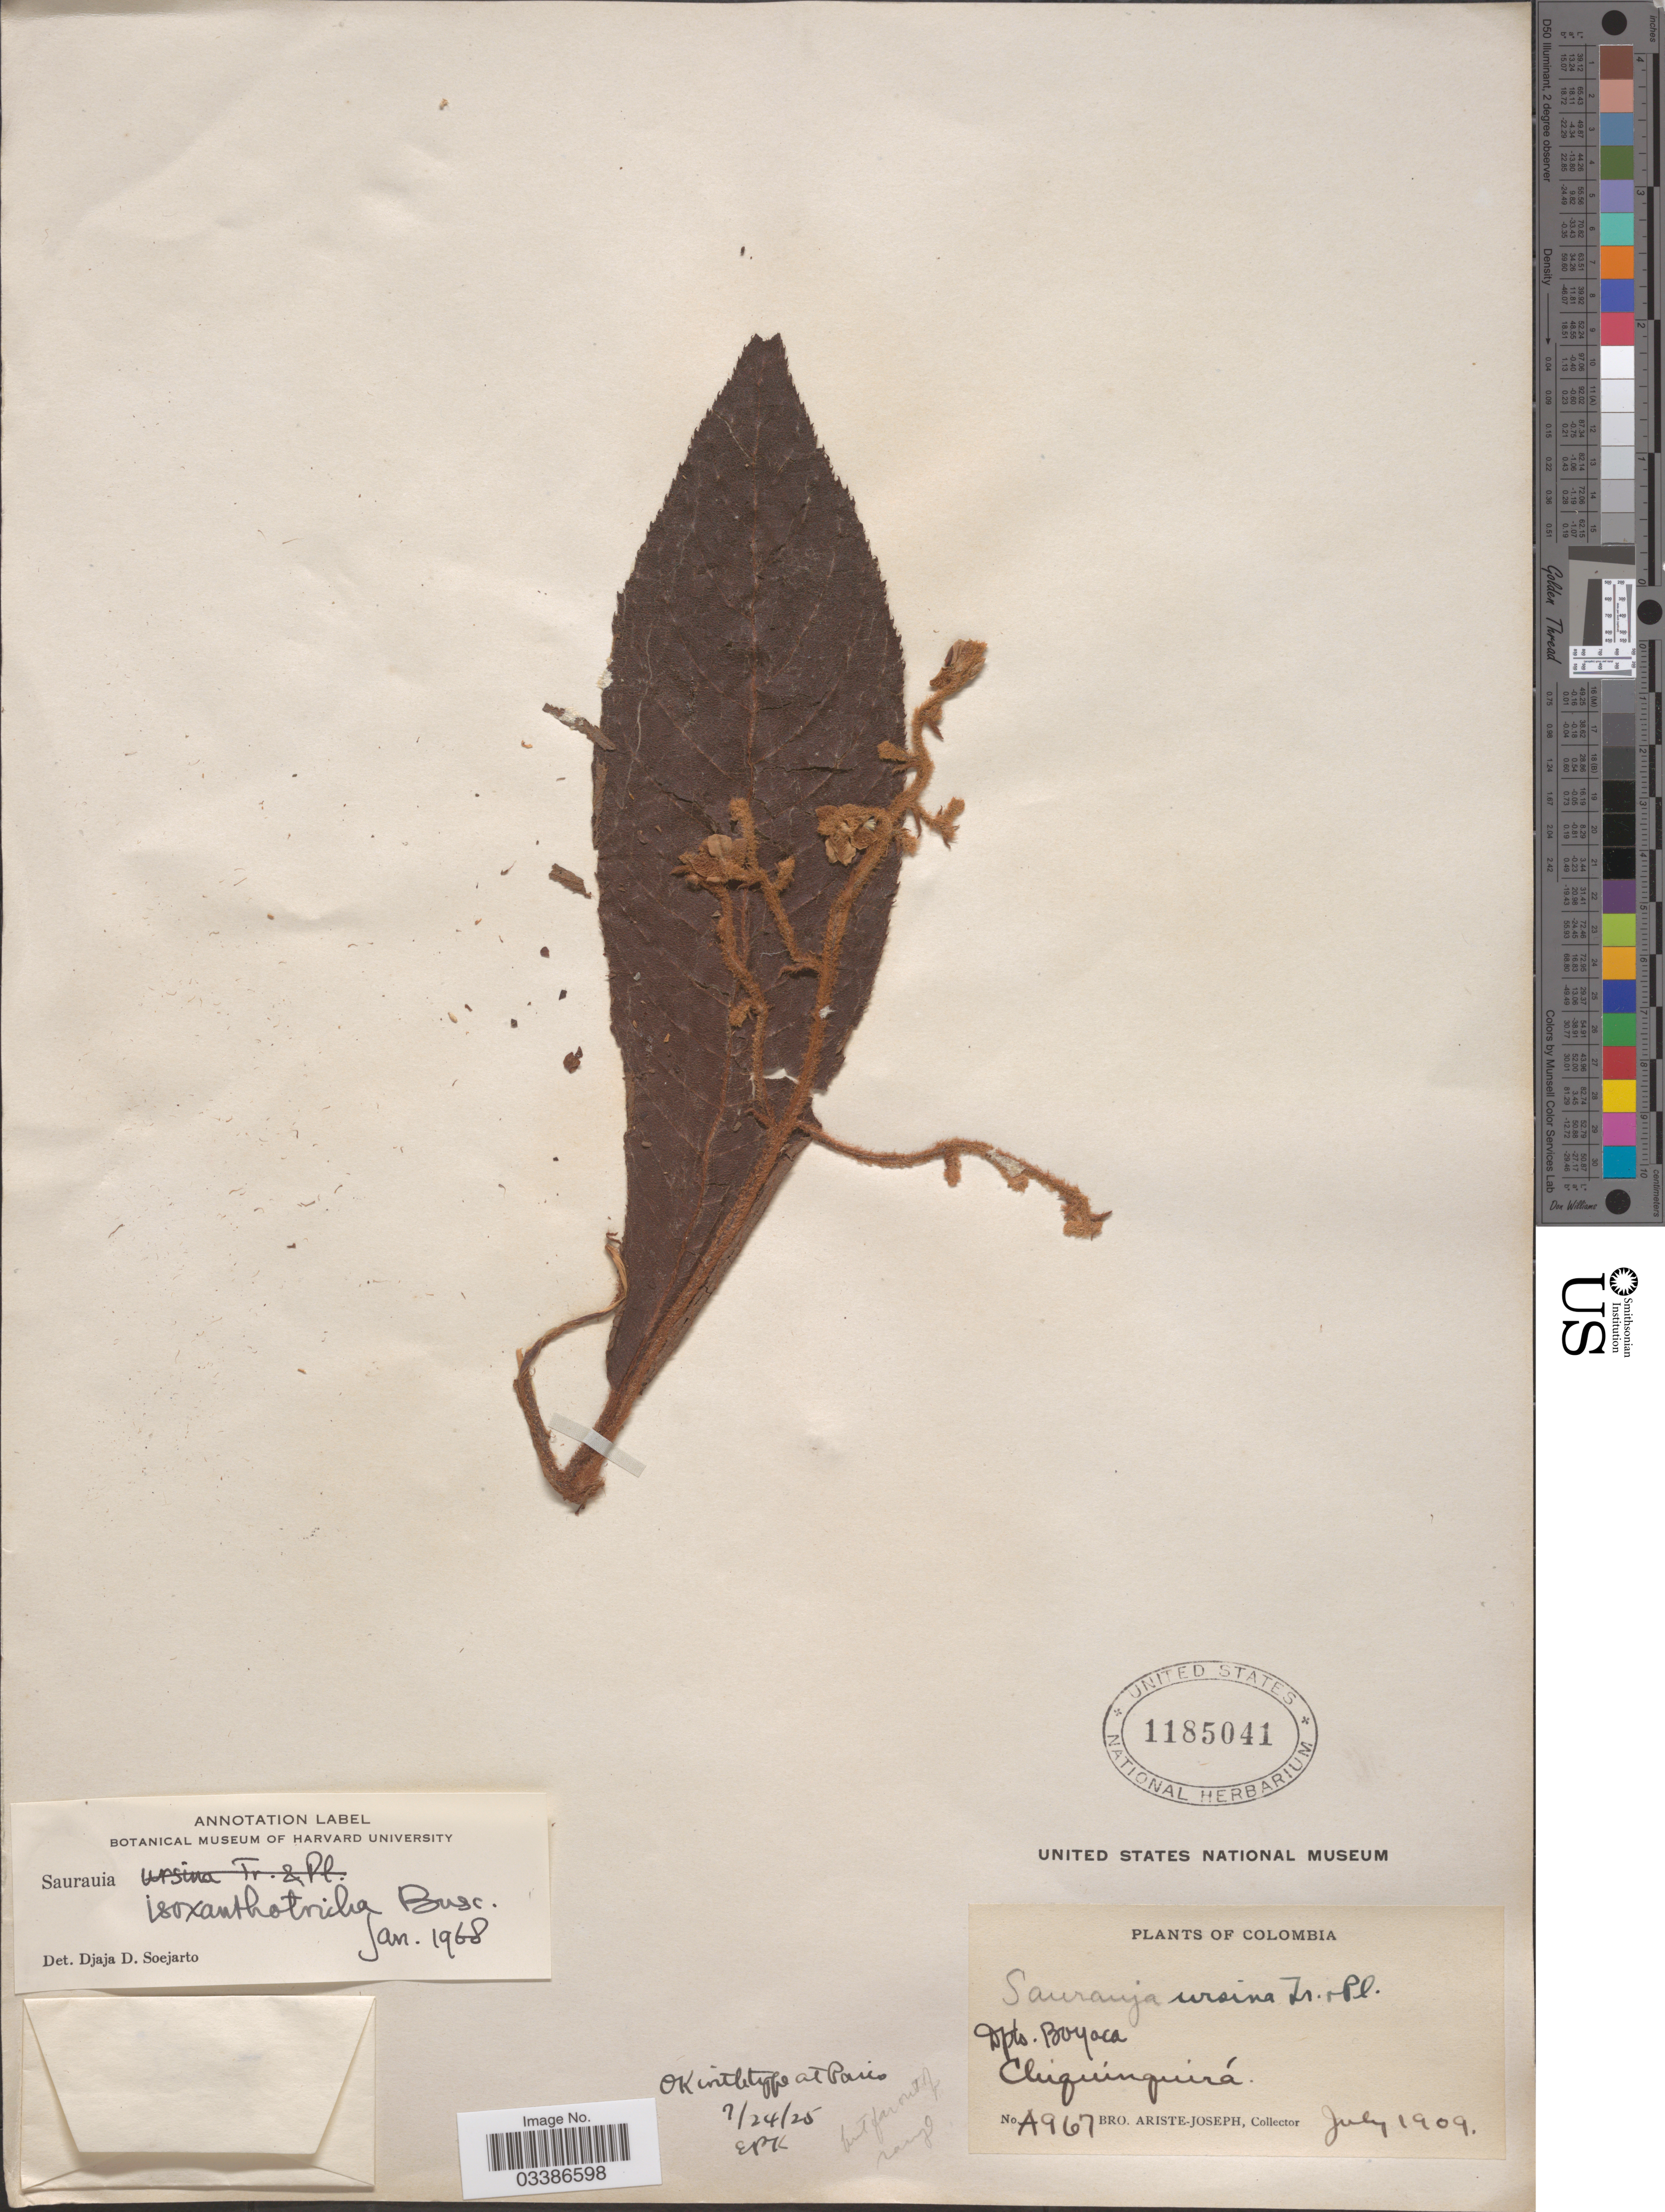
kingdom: Plantae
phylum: Tracheophyta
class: Magnoliopsida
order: Ericales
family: Actinidiaceae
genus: Saurauia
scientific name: Saurauia isoxanthotricha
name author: Buscal.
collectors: Bro. Ariste-Joseph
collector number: A967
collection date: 1909-07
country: Colombia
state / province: Boyacá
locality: Dpto. Boyoca. Chiquinquirá.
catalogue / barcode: US 1185041